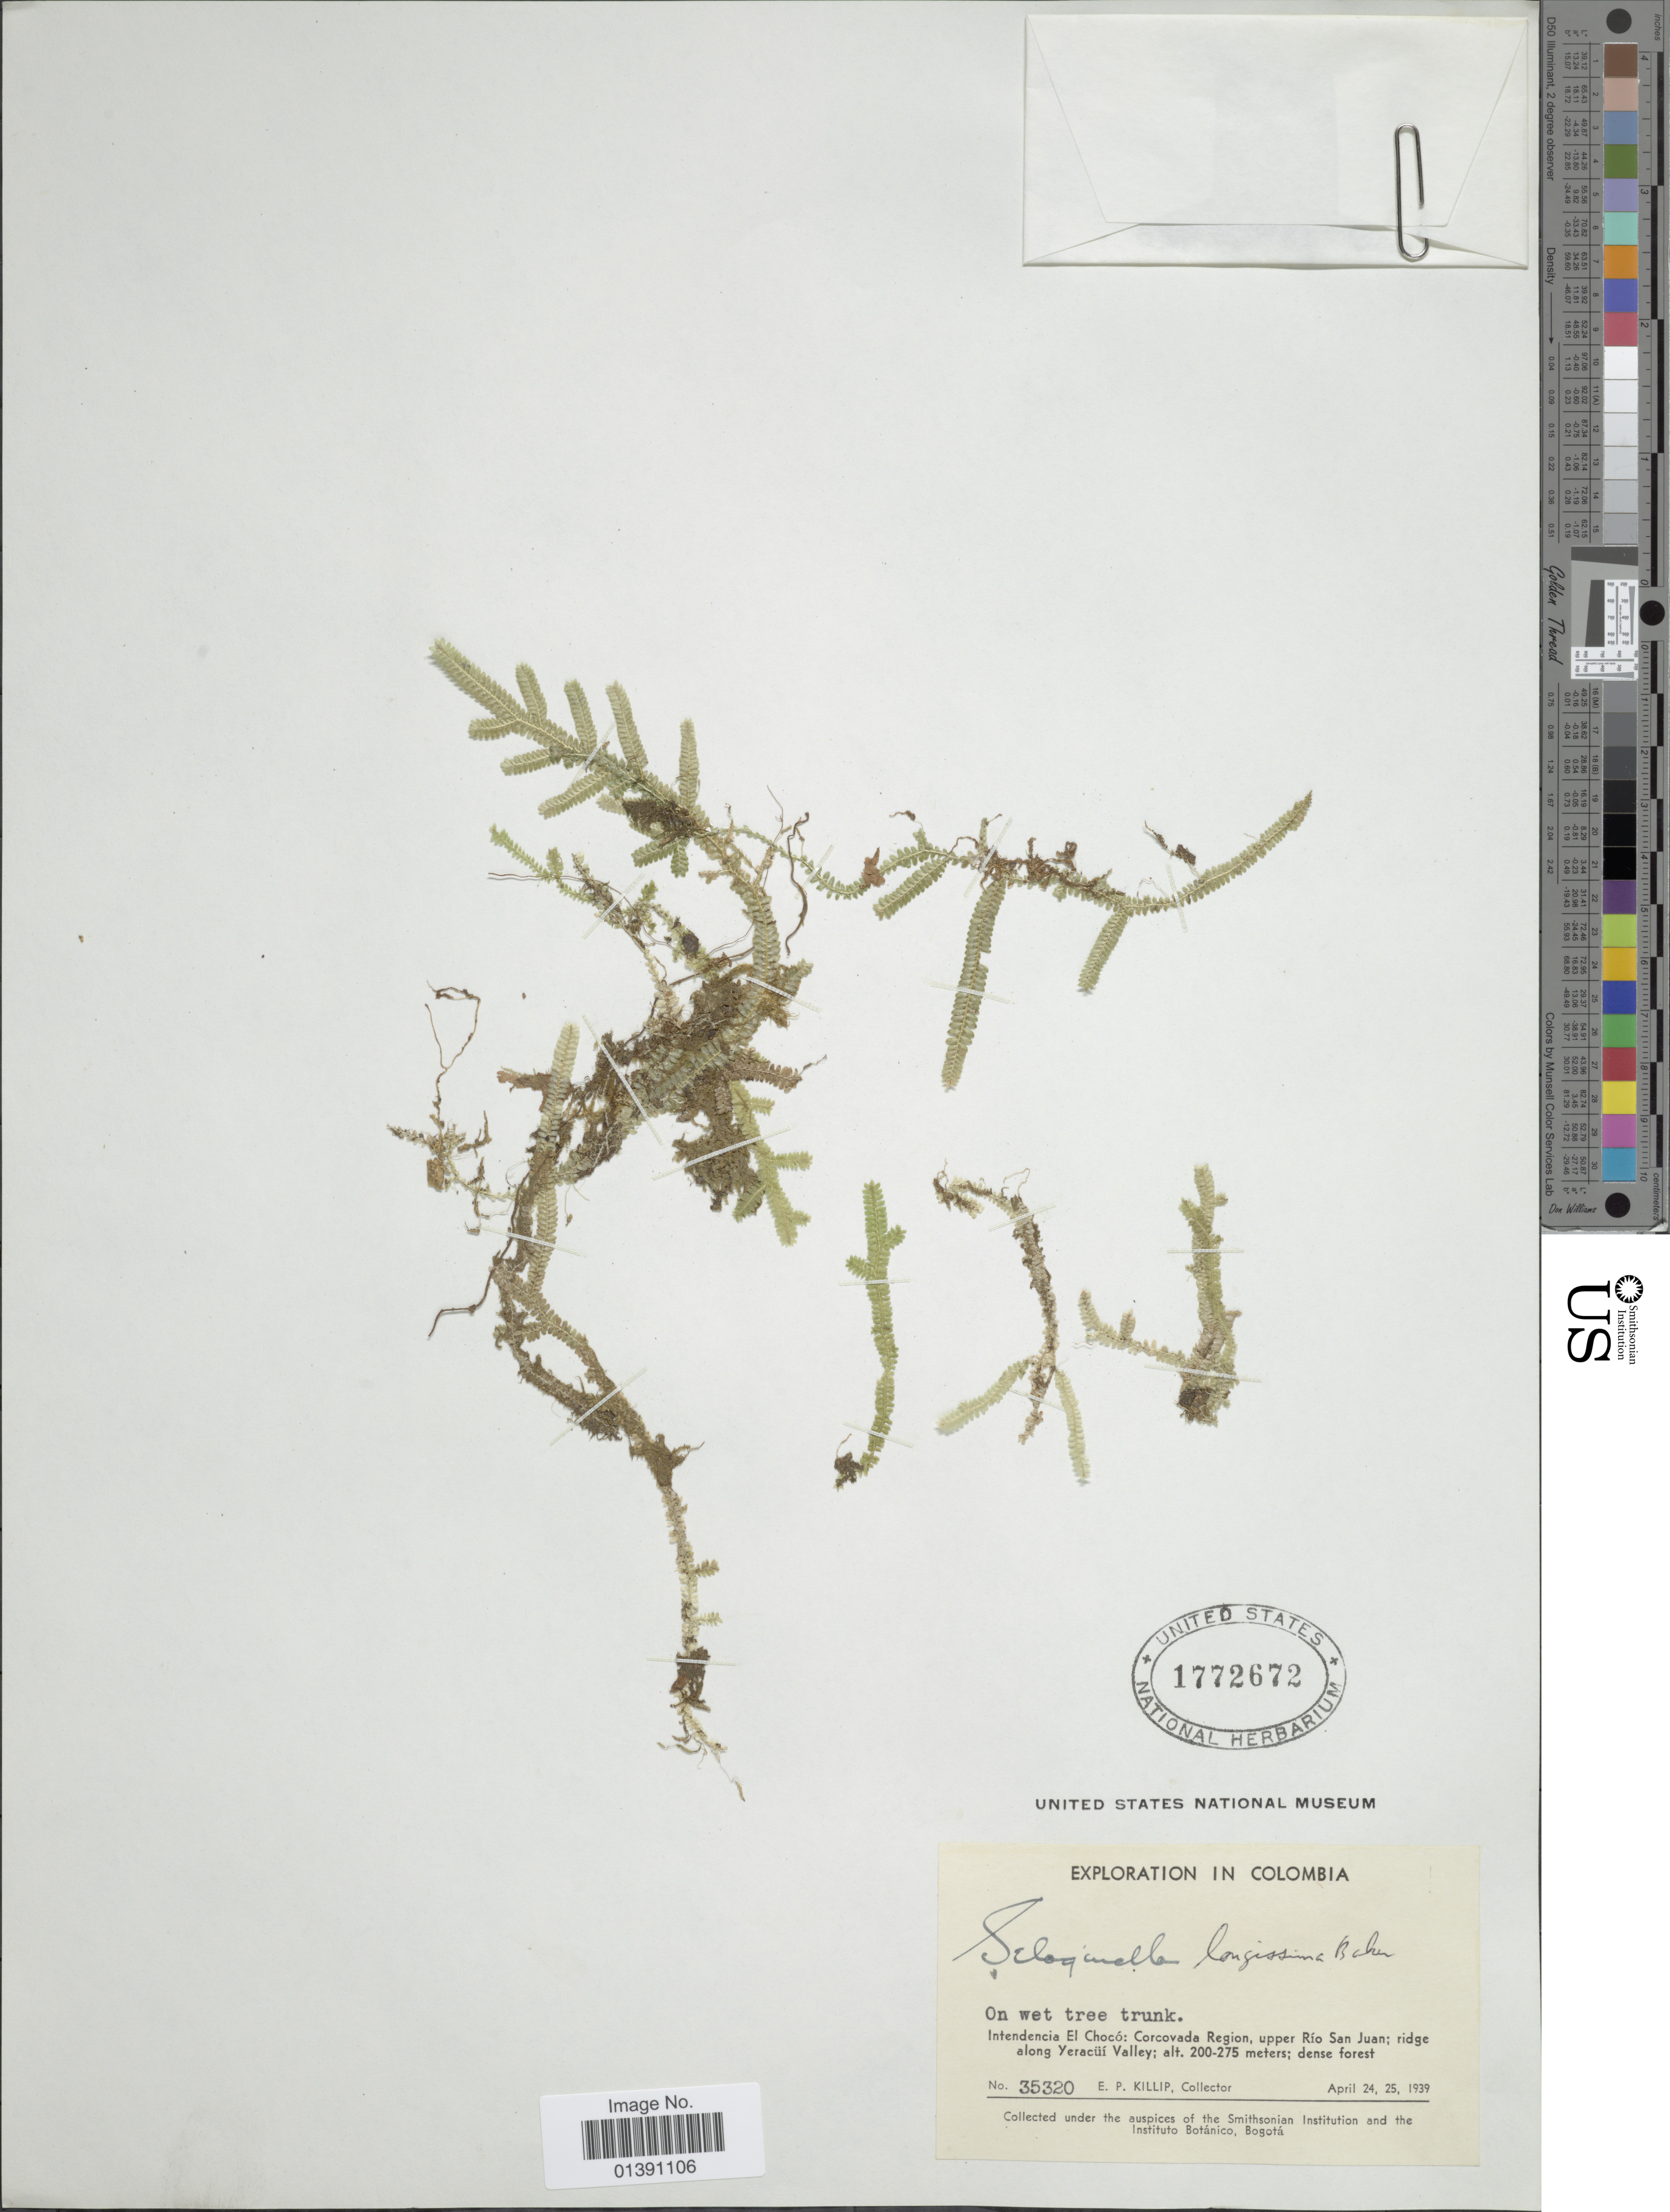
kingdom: Plantae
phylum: Tracheophyta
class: Lycopodiopsida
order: Selaginellales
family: Selaginellaceae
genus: Selaginella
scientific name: Selaginella longissima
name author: Baker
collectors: E. P. Killip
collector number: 35320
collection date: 1939-04-24/1939-04-25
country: Colombia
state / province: Chocó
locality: Intendencia El Chocó: Corcovada Region, upper Río San JUan; ridge along Yeracüí Valley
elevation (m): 200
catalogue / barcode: US 1772672